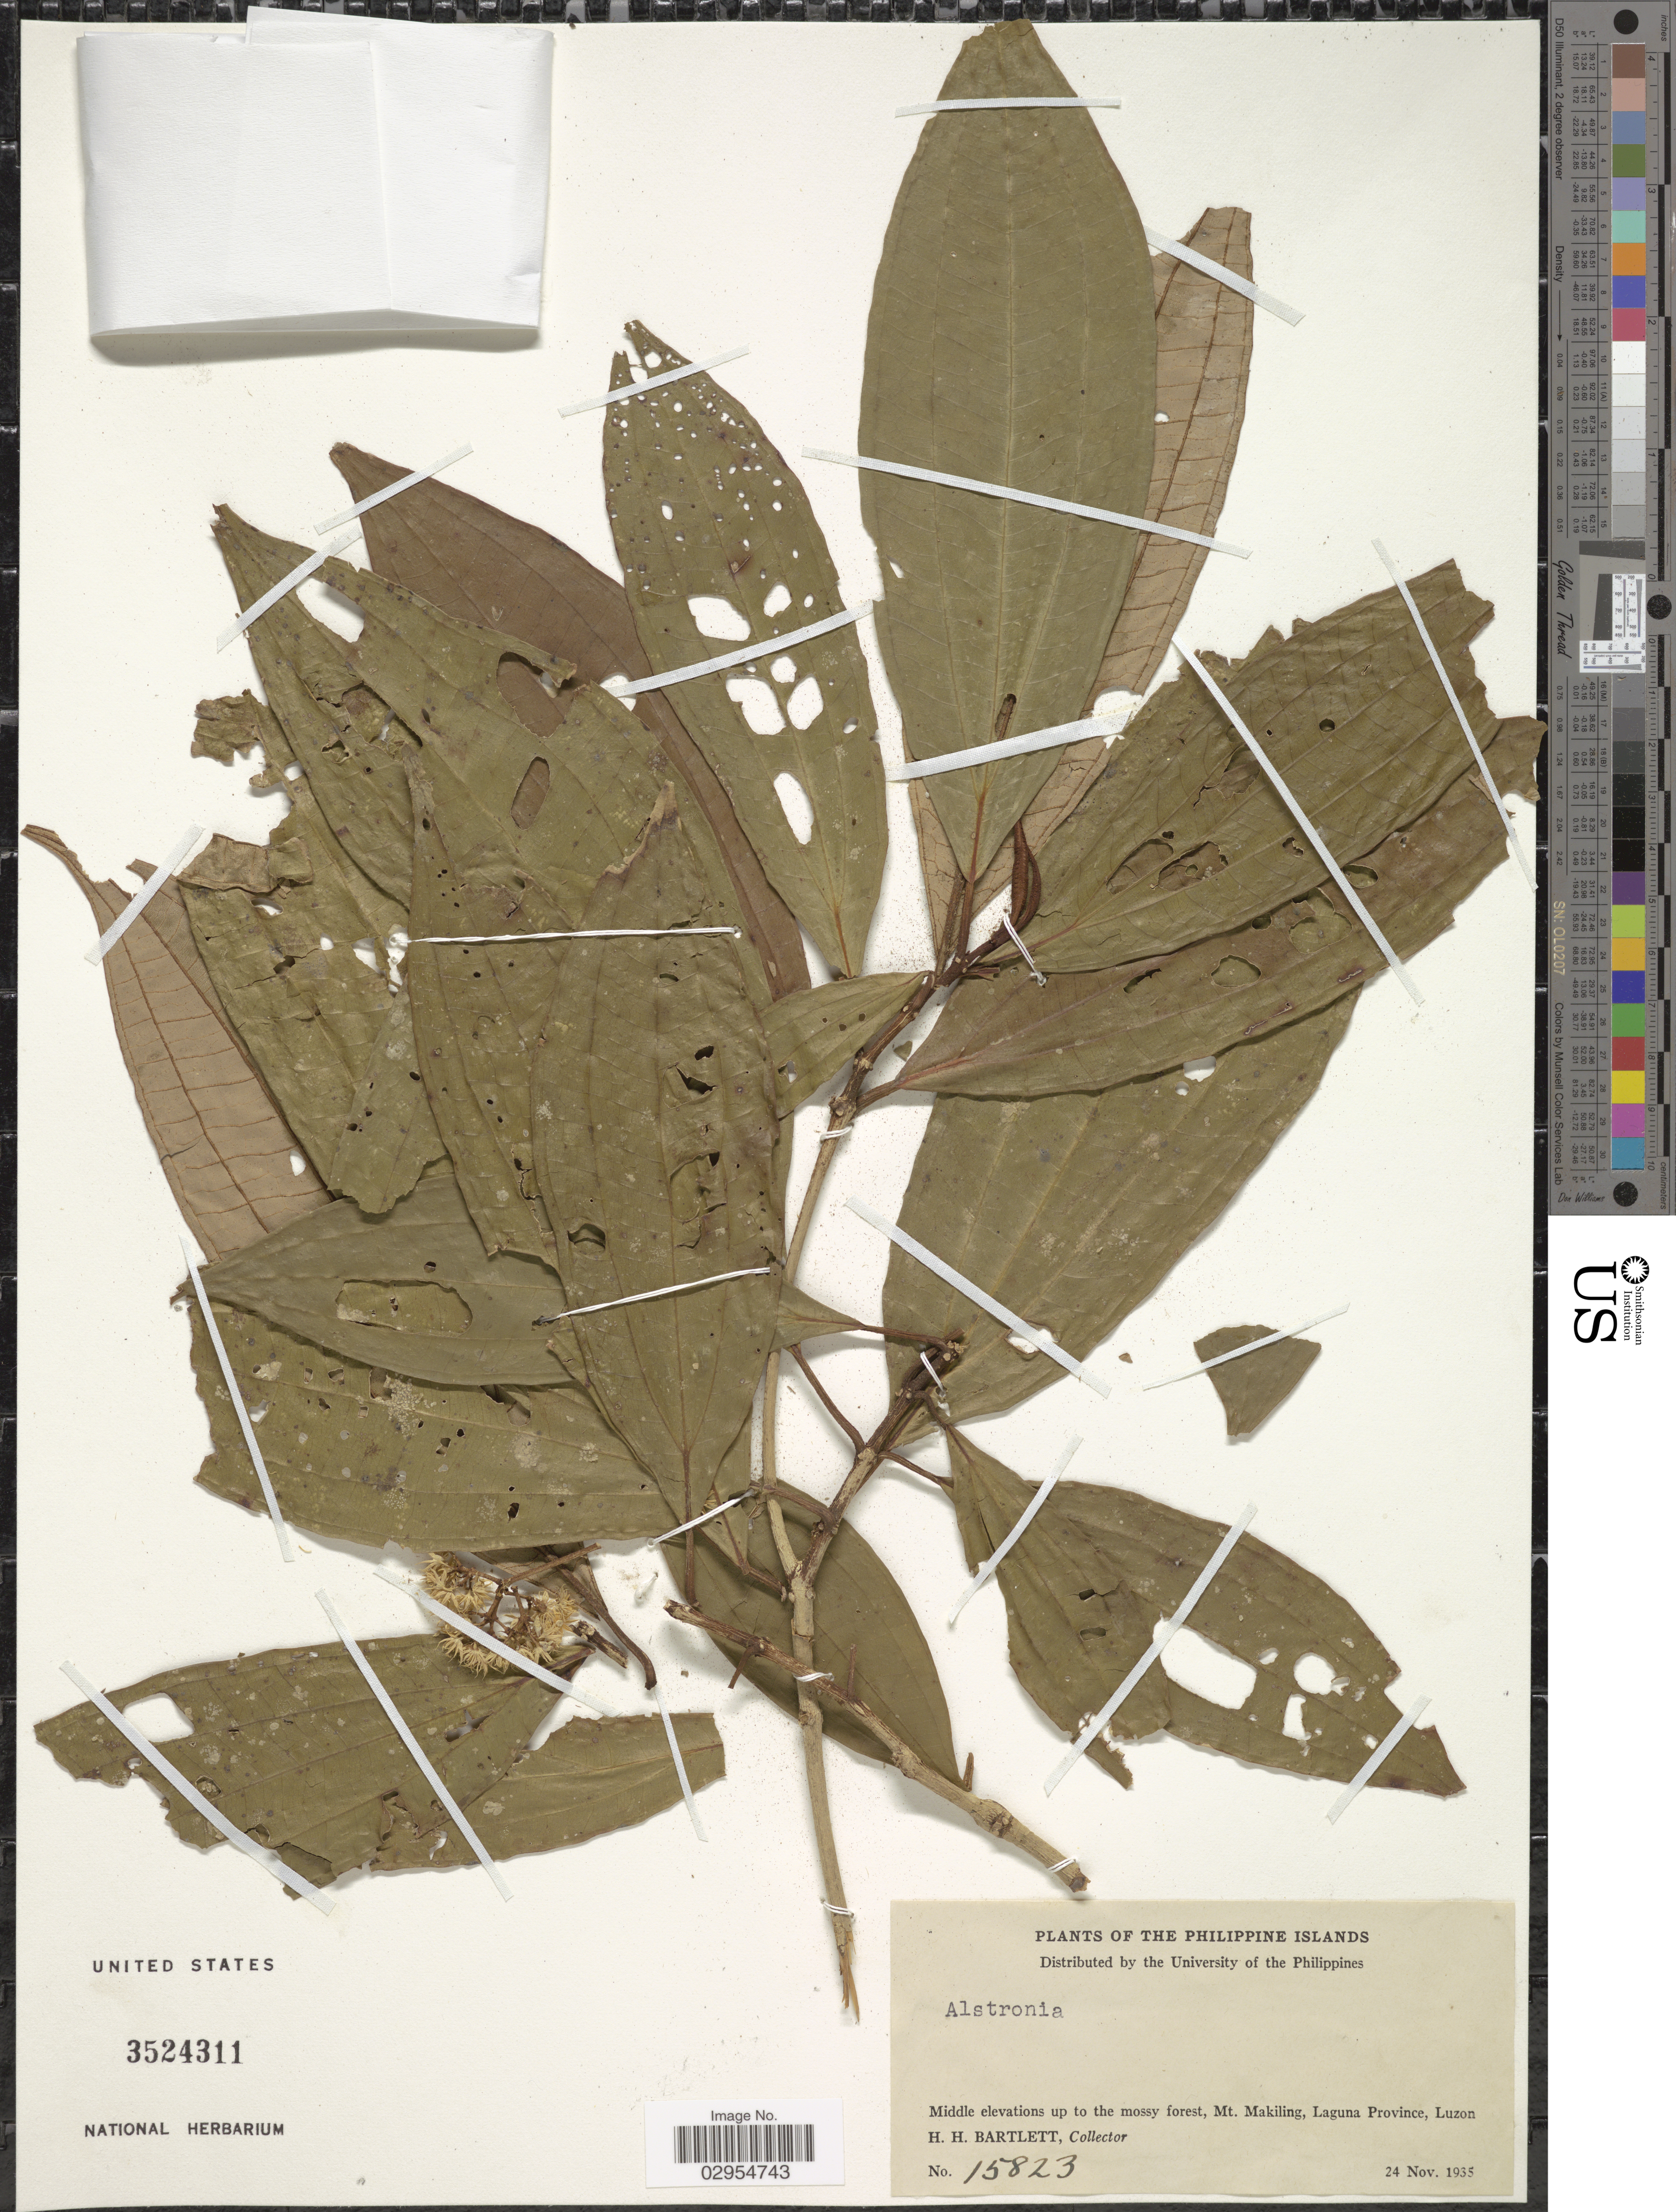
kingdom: Plantae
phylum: Tracheophyta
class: Magnoliopsida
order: Myrtales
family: Melastomataceae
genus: Astronia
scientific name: Astronia sp.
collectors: H. H. Bartlett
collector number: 15823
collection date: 1935-11-24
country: Philippines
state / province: Calabarzon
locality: Middle elevations up to the mossy forest, Mt. Makiling, Laguna Province, Luzon.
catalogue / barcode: US 3524311